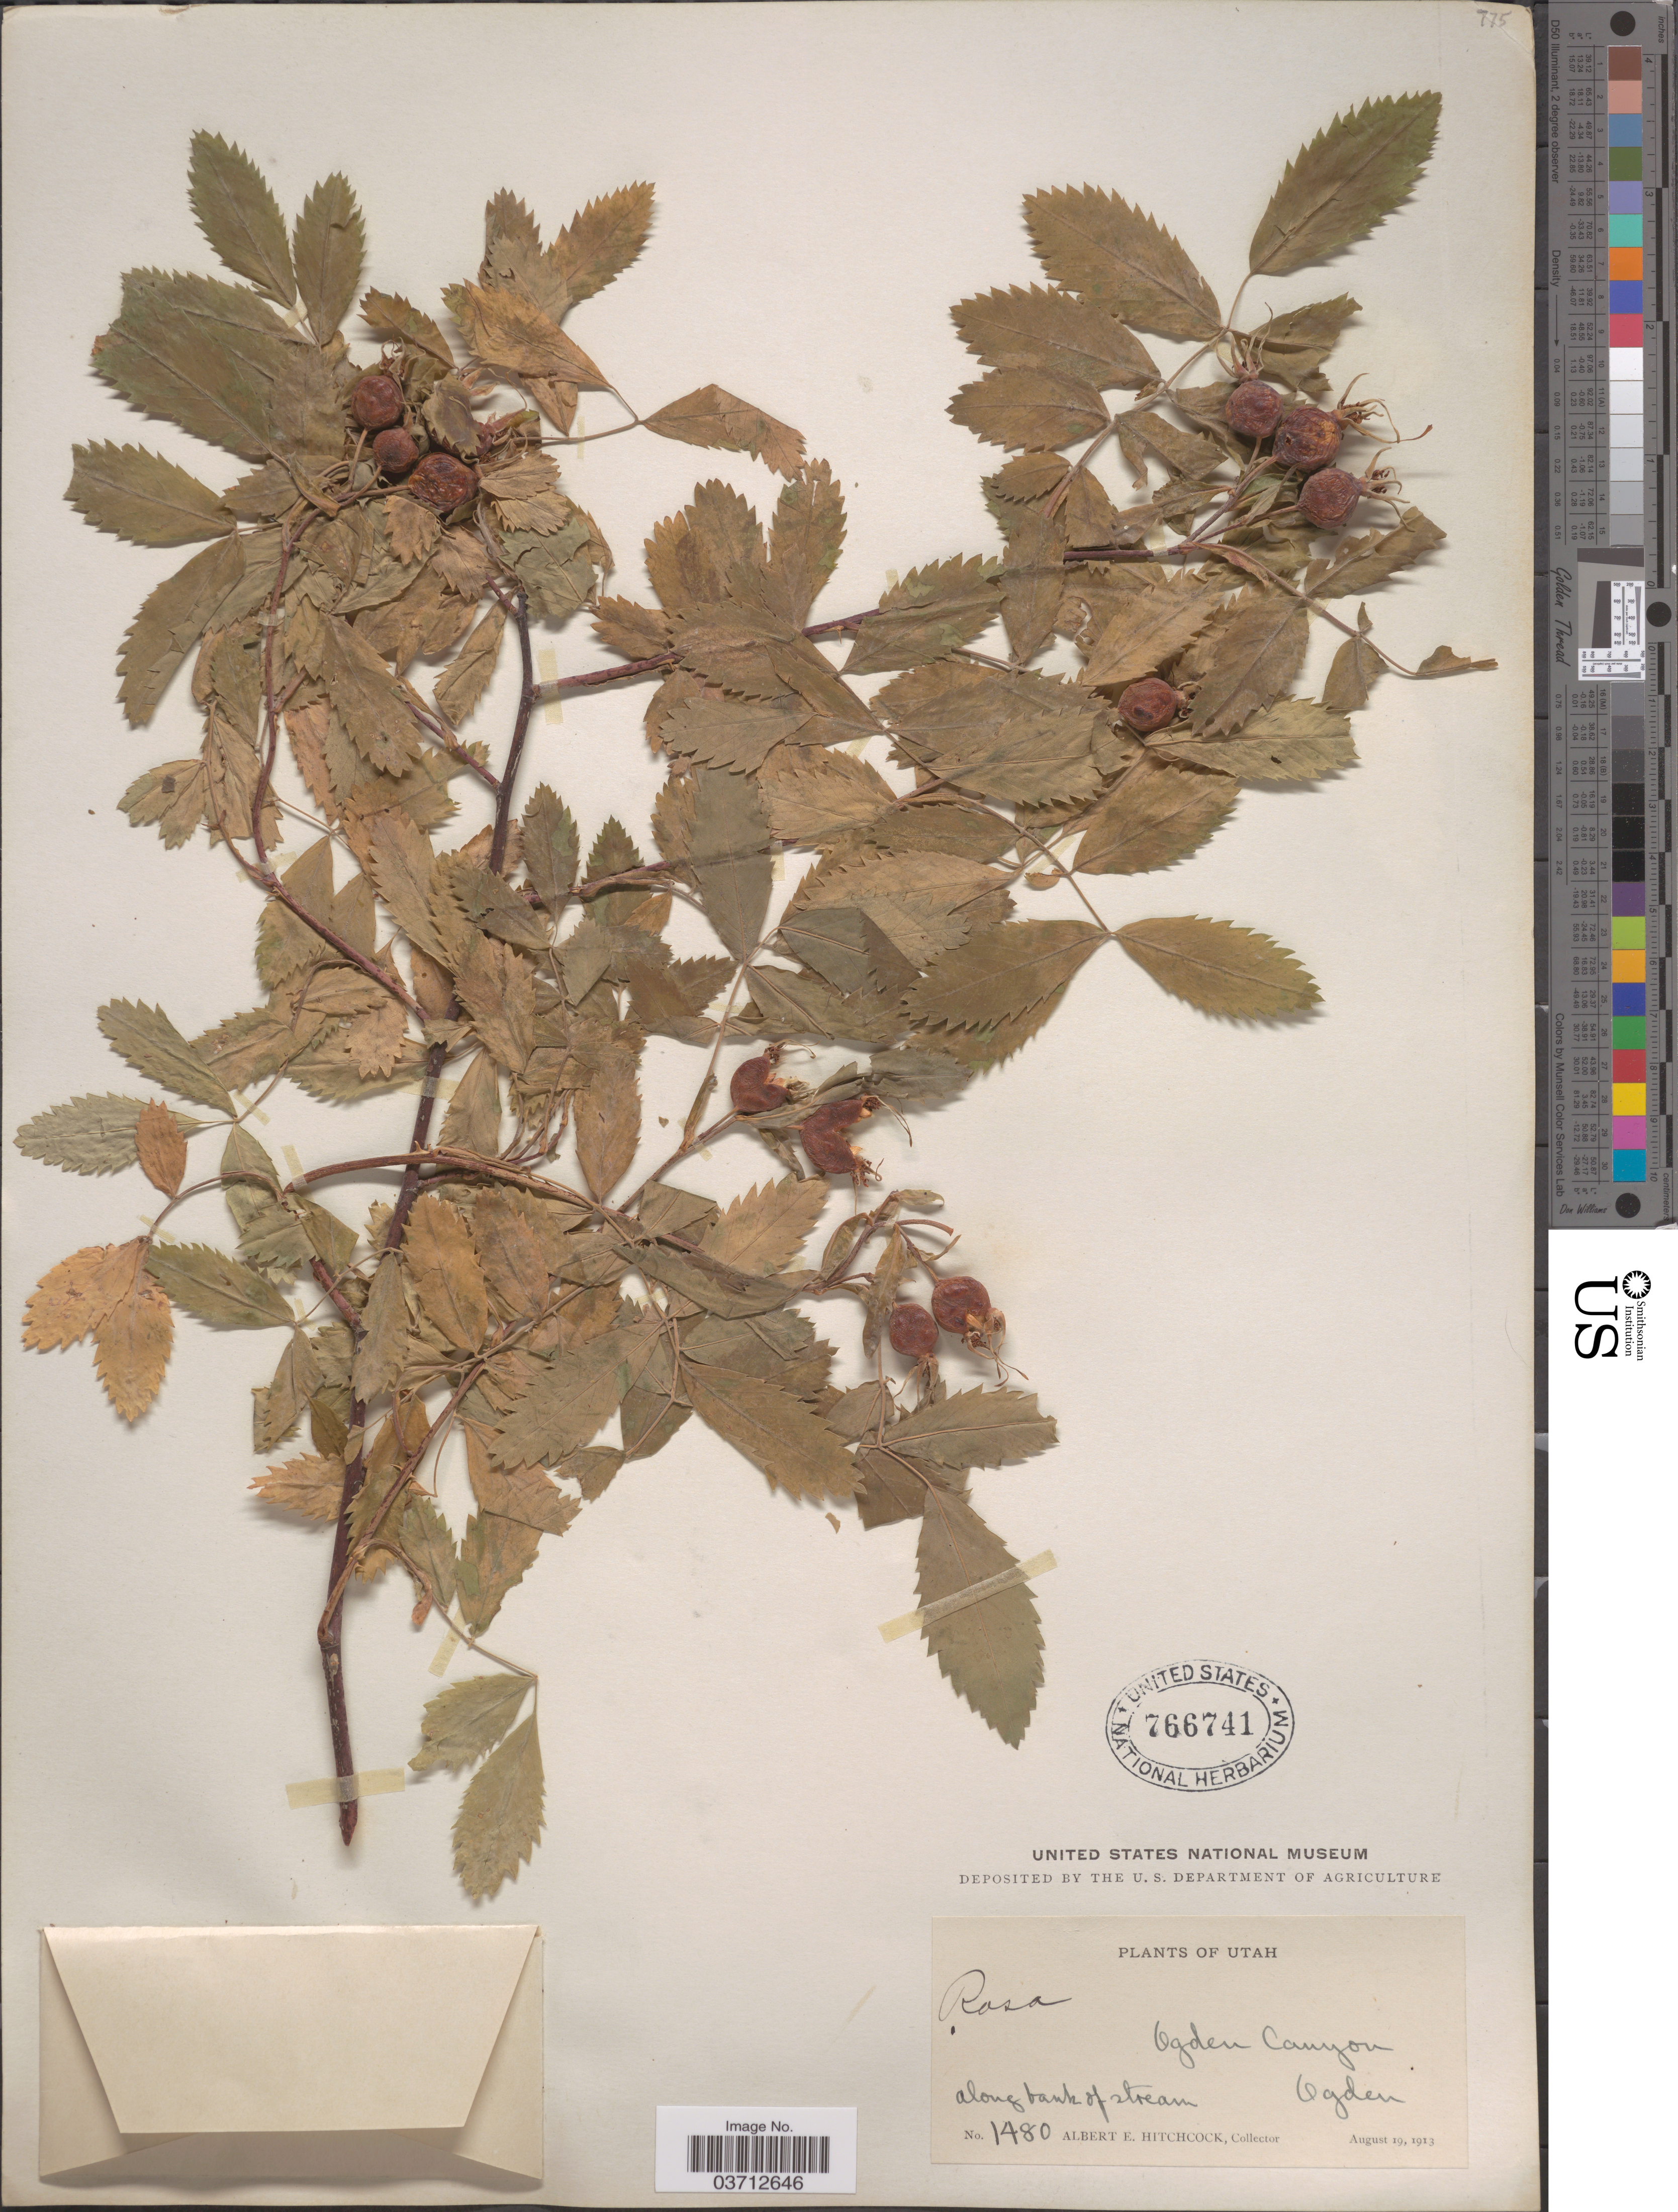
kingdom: Plantae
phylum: Tracheophyta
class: Magnoliopsida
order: Rosales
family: Rosaceae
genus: Rosa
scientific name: Rosa sp.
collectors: A. Hitchcock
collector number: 1480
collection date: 1913-08-19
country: United States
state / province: Utah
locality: Ogden Canyon. Ogden.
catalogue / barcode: US 766741